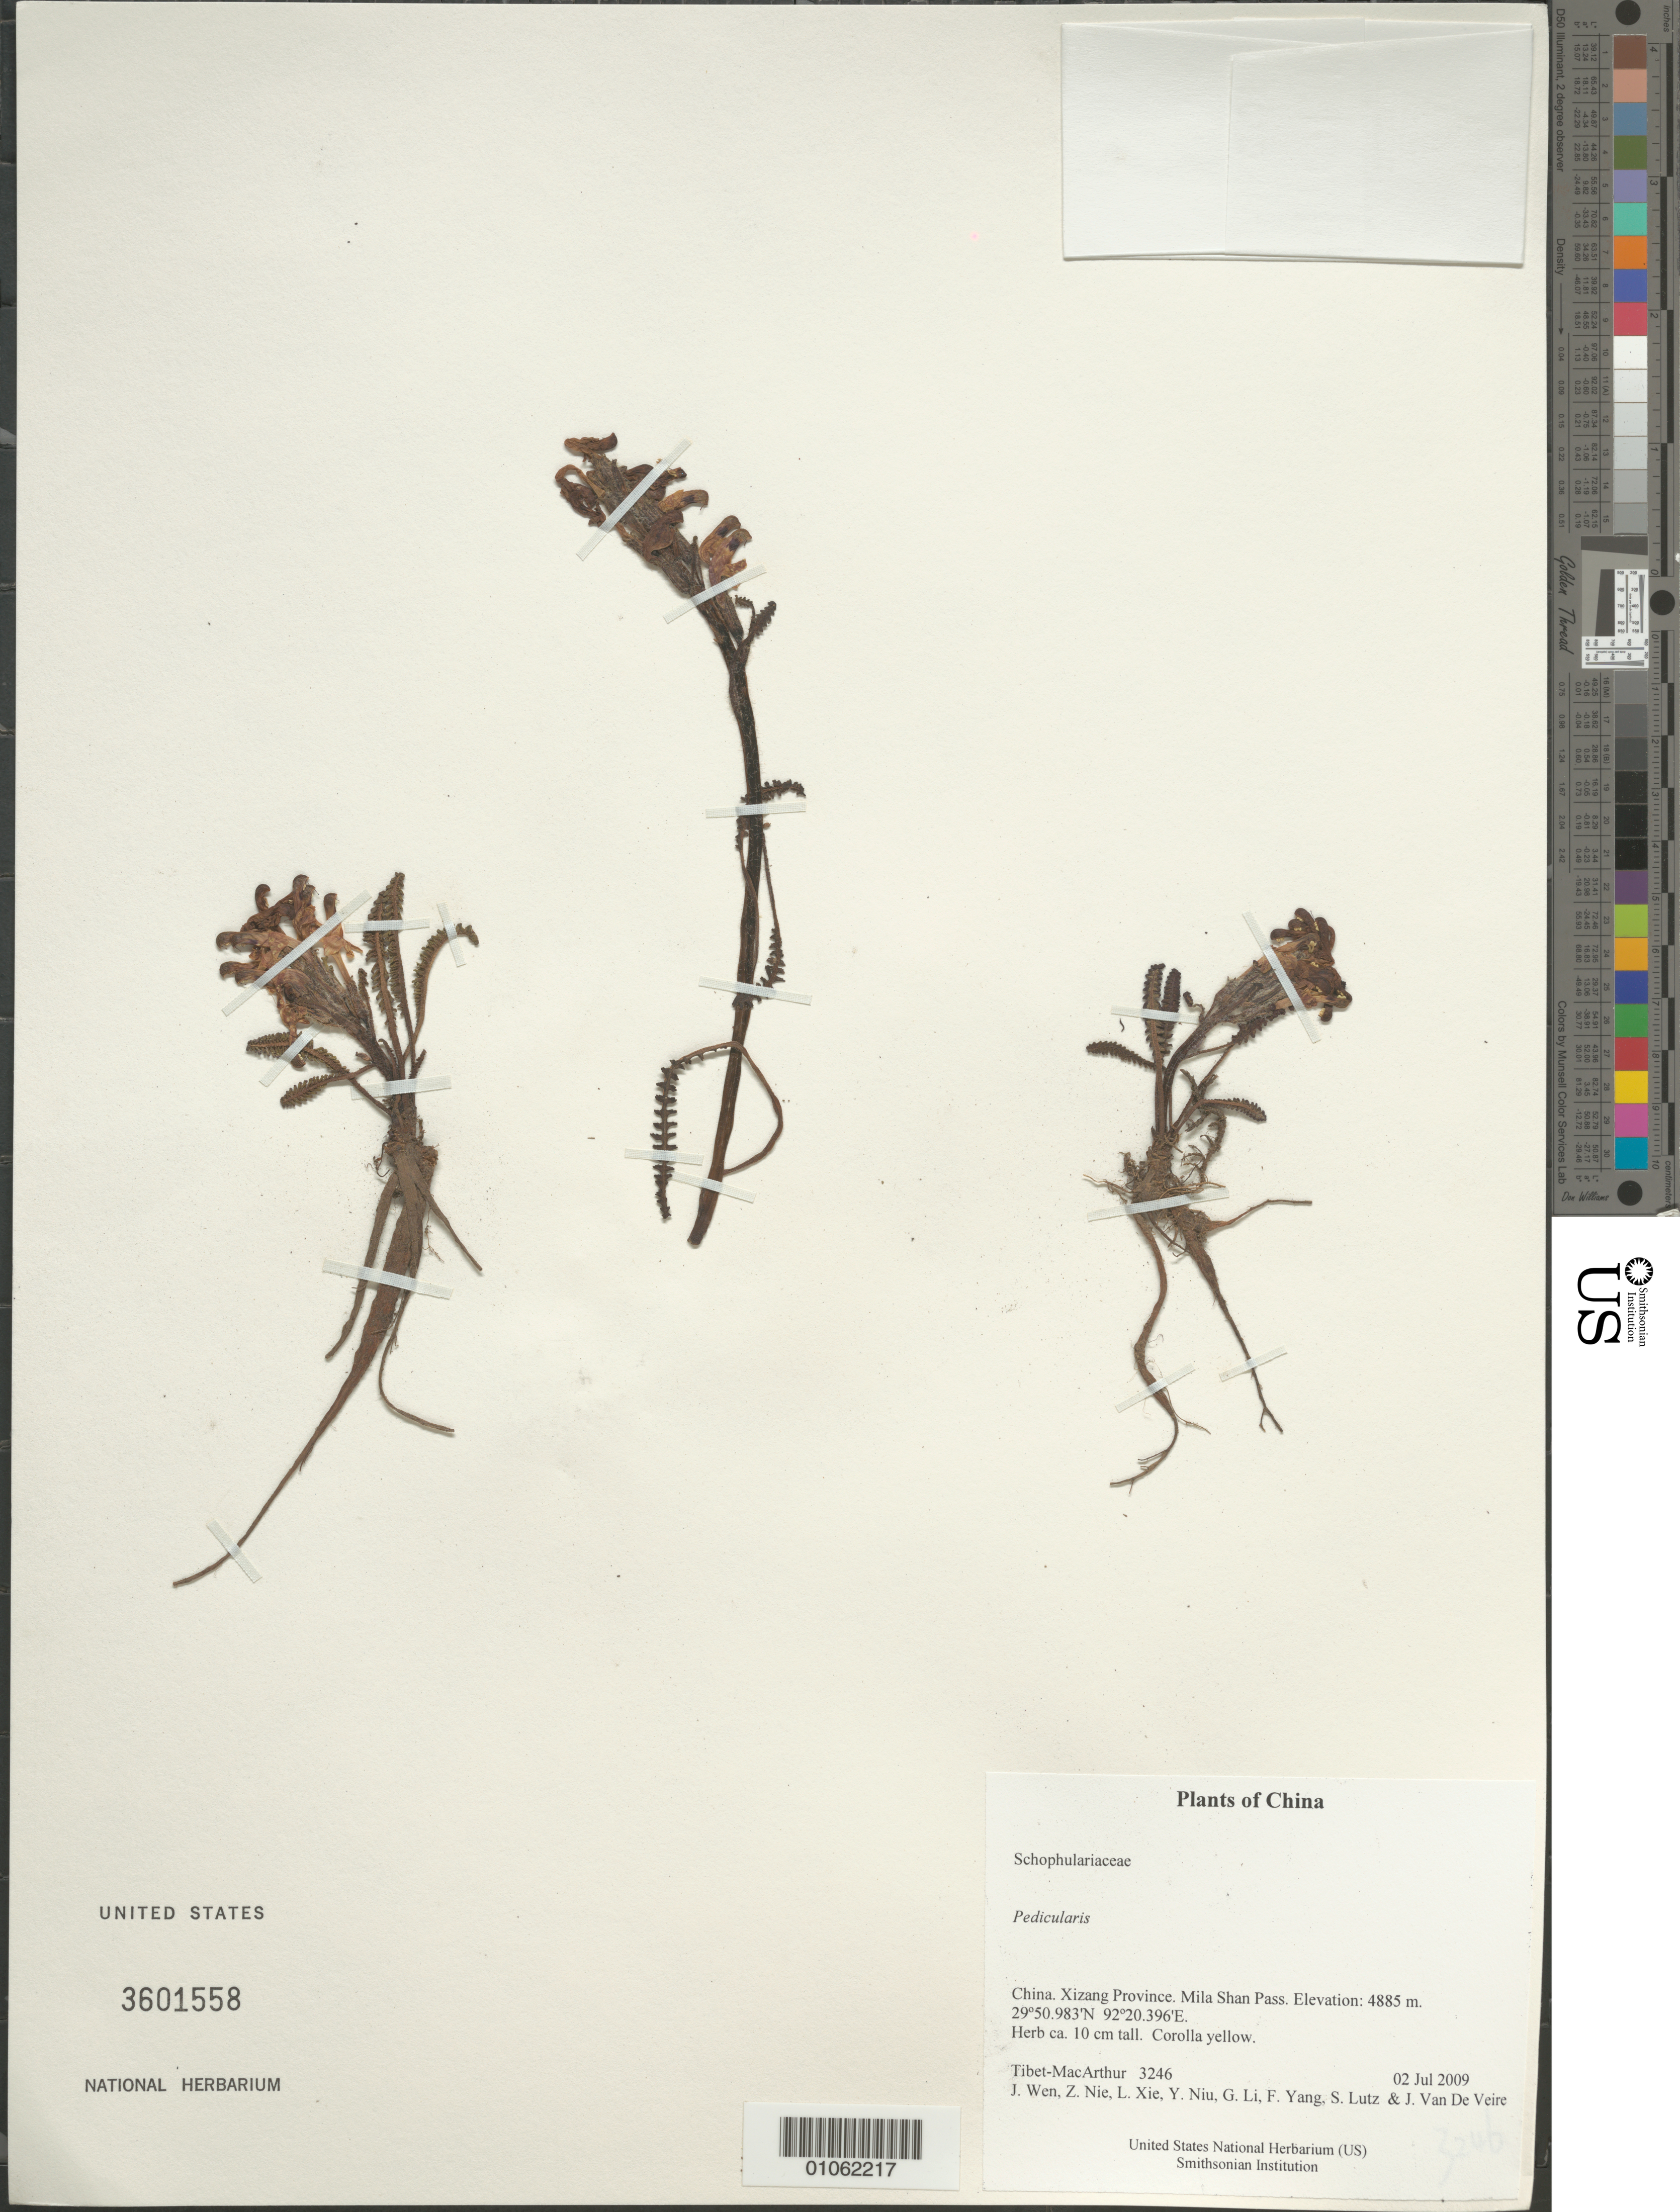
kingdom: Plantae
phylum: Tracheophyta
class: Magnoliopsida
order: Lamiales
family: Orobanchaceae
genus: Pedicularis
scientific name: Pedicularis sp.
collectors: Tibet-MacArthur, J. Wen, Z. Nie, L. Xie, Y. Niu, G. Li, F. Yang, S. Lutz & J. Van De Veire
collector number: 3246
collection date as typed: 02 Jul 2009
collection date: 2009-07-02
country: China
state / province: Xizang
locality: Mila Shan Pass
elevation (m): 4885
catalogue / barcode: US 3601558